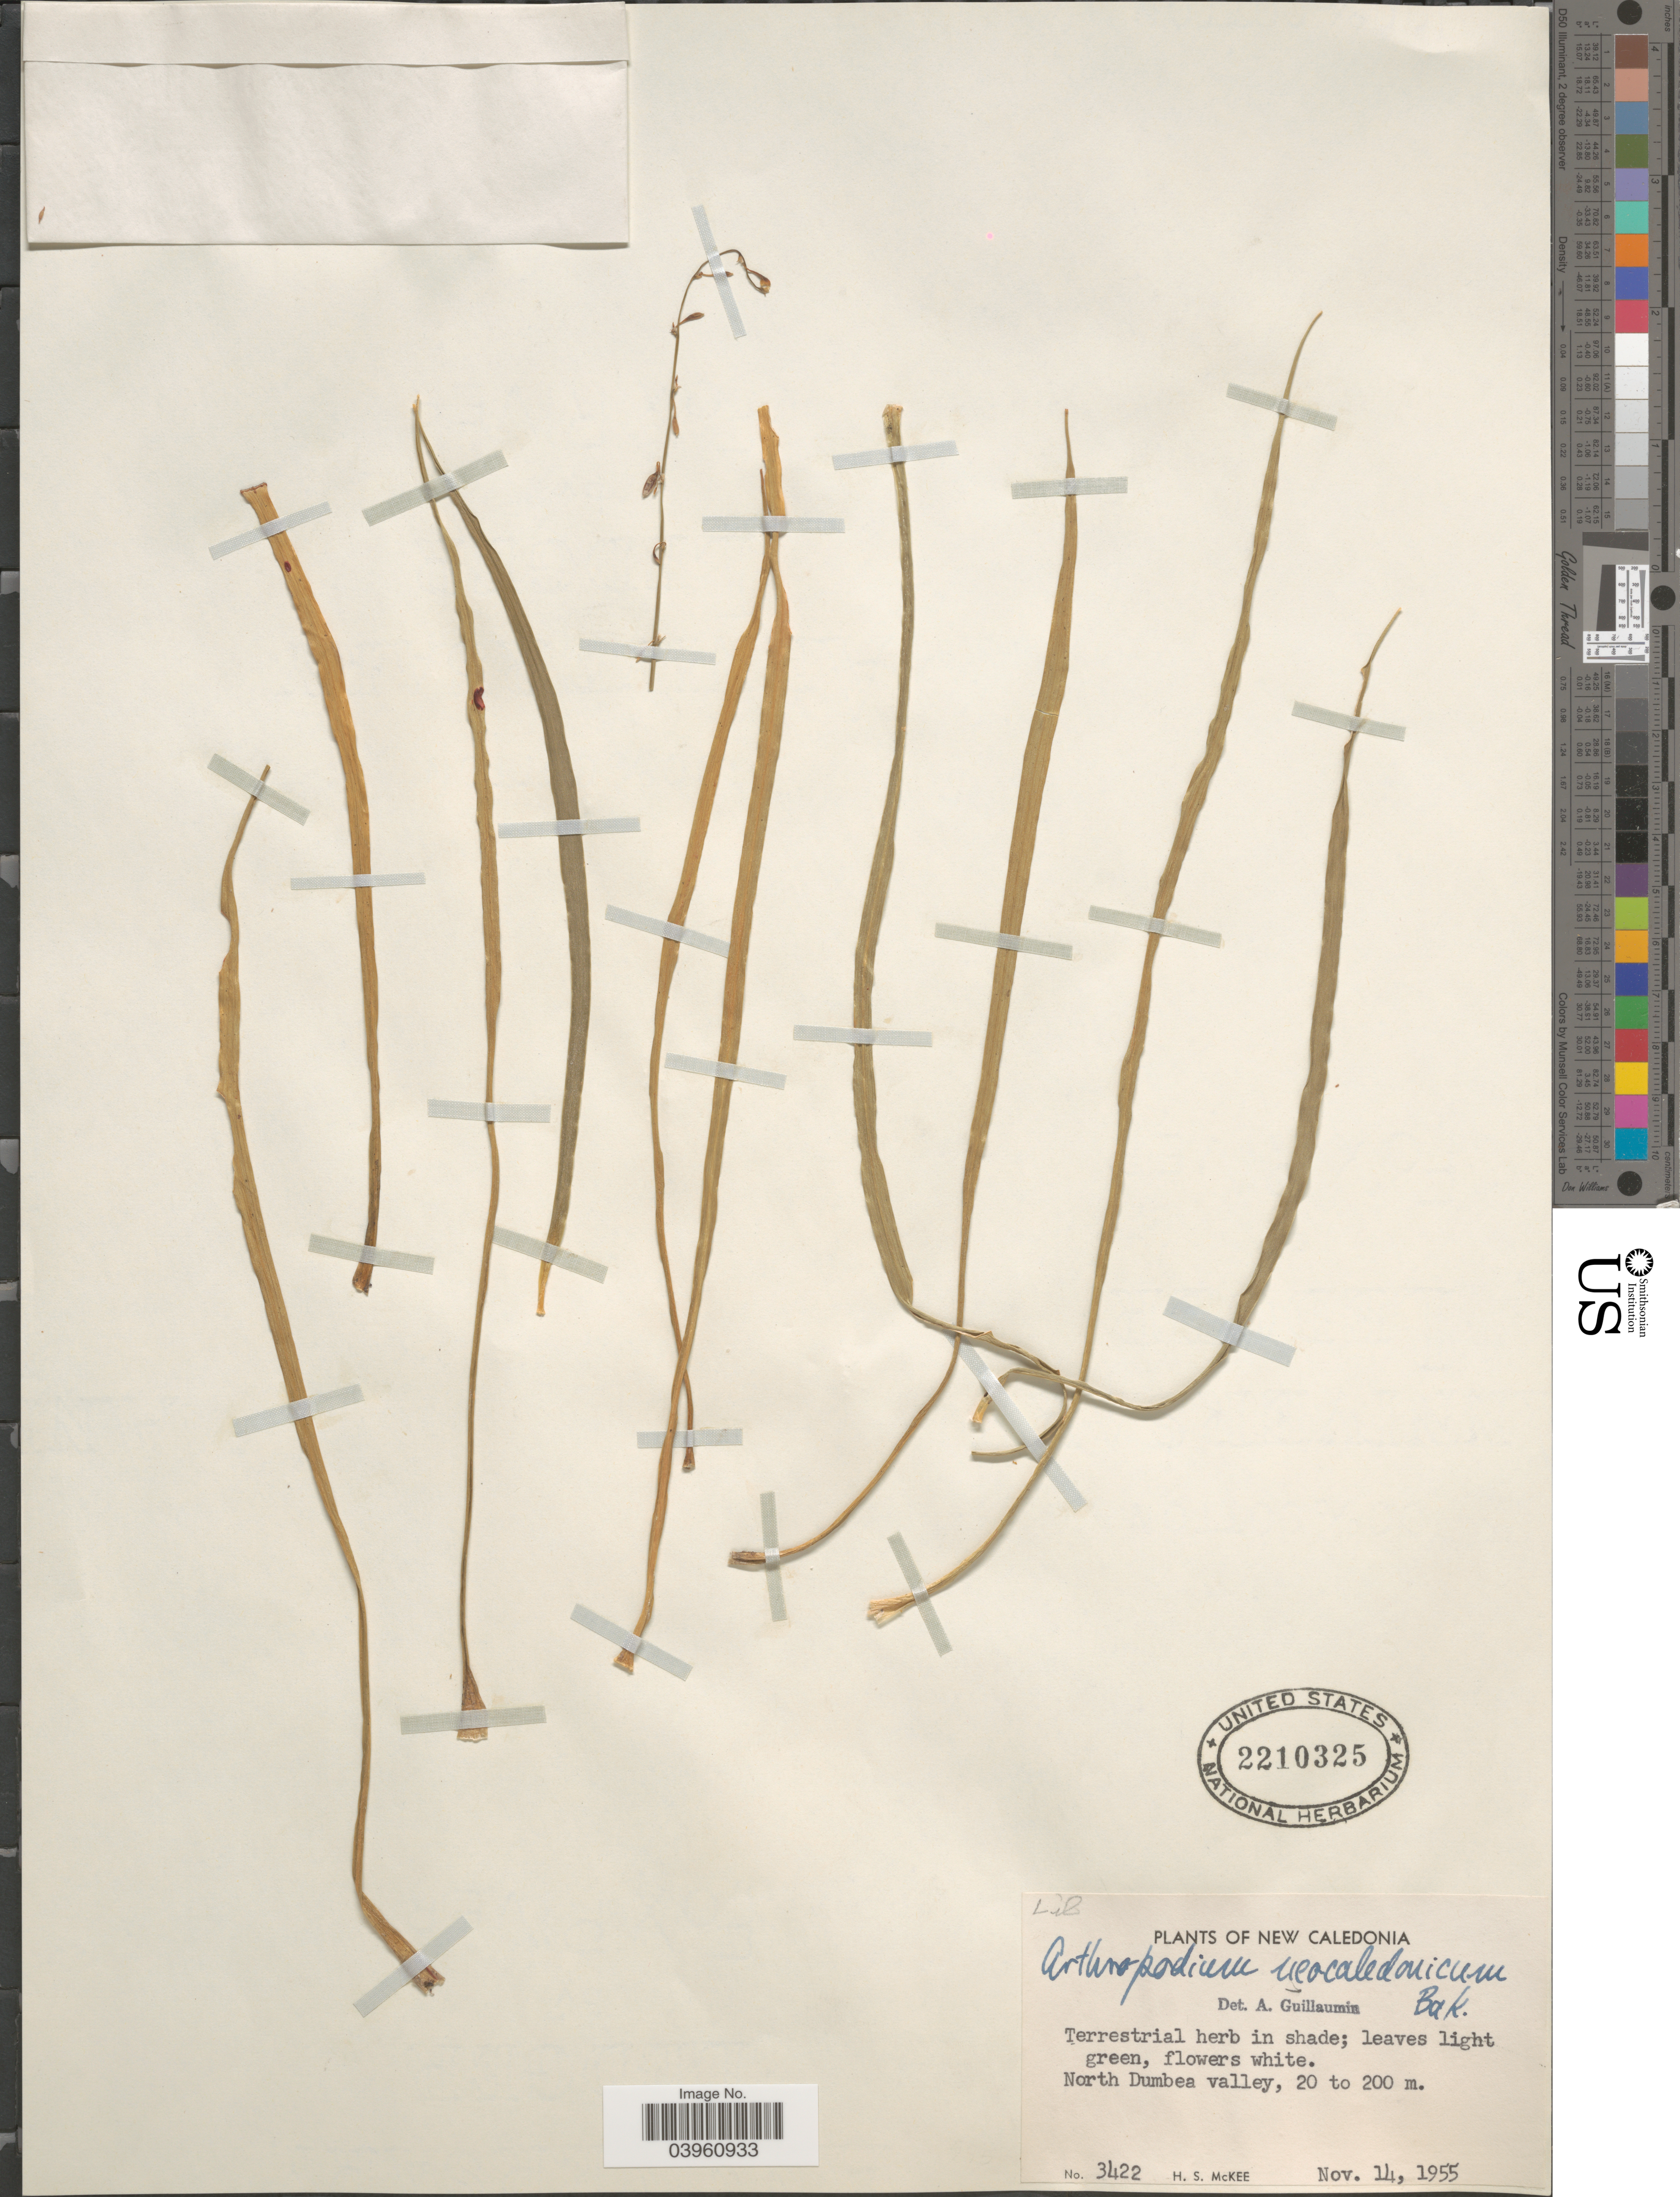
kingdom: Plantae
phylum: Tracheophyta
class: Liliopsida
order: Asparagales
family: Asparagaceae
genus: Arthropodium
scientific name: Arthropodium neocaledonicum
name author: Baker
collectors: H. S. McKee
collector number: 3422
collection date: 1955-11-14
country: New Caledonia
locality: North Dumbea Valley.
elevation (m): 20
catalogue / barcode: US 2210325